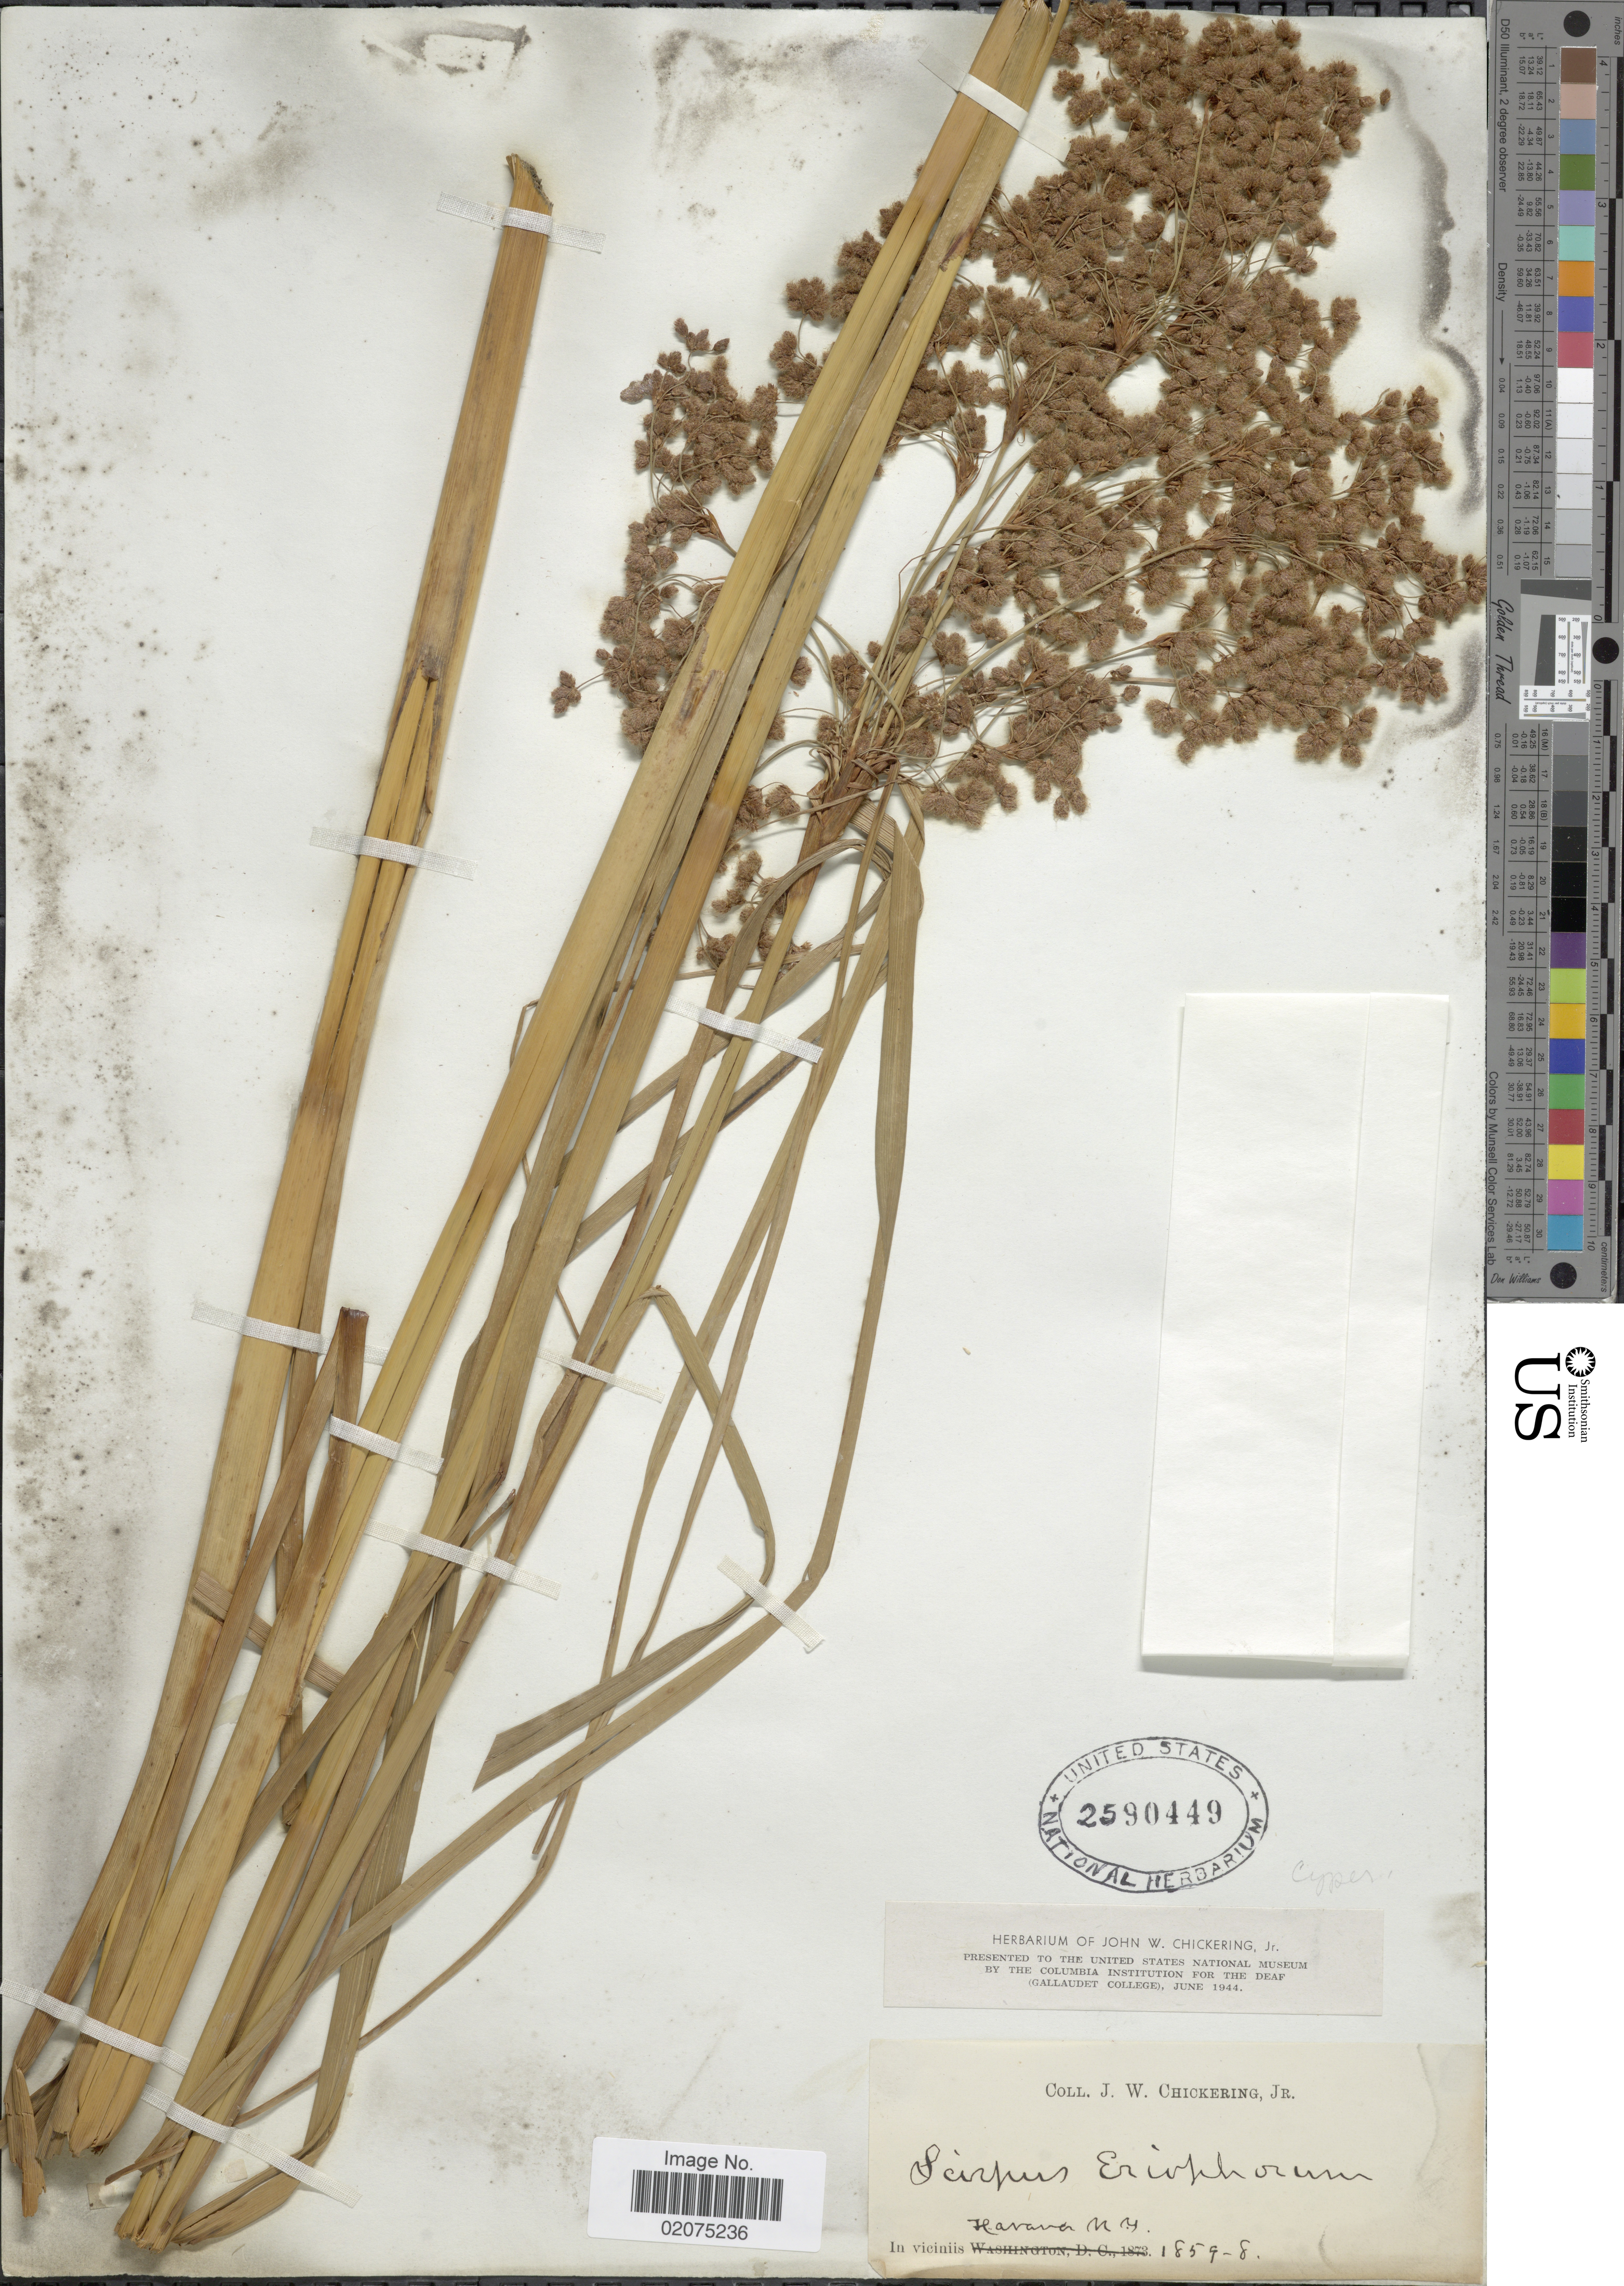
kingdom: Plantae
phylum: Tracheophyta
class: Liliopsida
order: Poales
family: Cyperaceae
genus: Scirpus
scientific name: Scirpus cyperinus var. eriophorum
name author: (Michx.) Kuntze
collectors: J. W. Chickering Jr.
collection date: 1859-08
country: United States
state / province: New York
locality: Viciniis Havaver [interpreted], N.Y.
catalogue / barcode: US 2590449